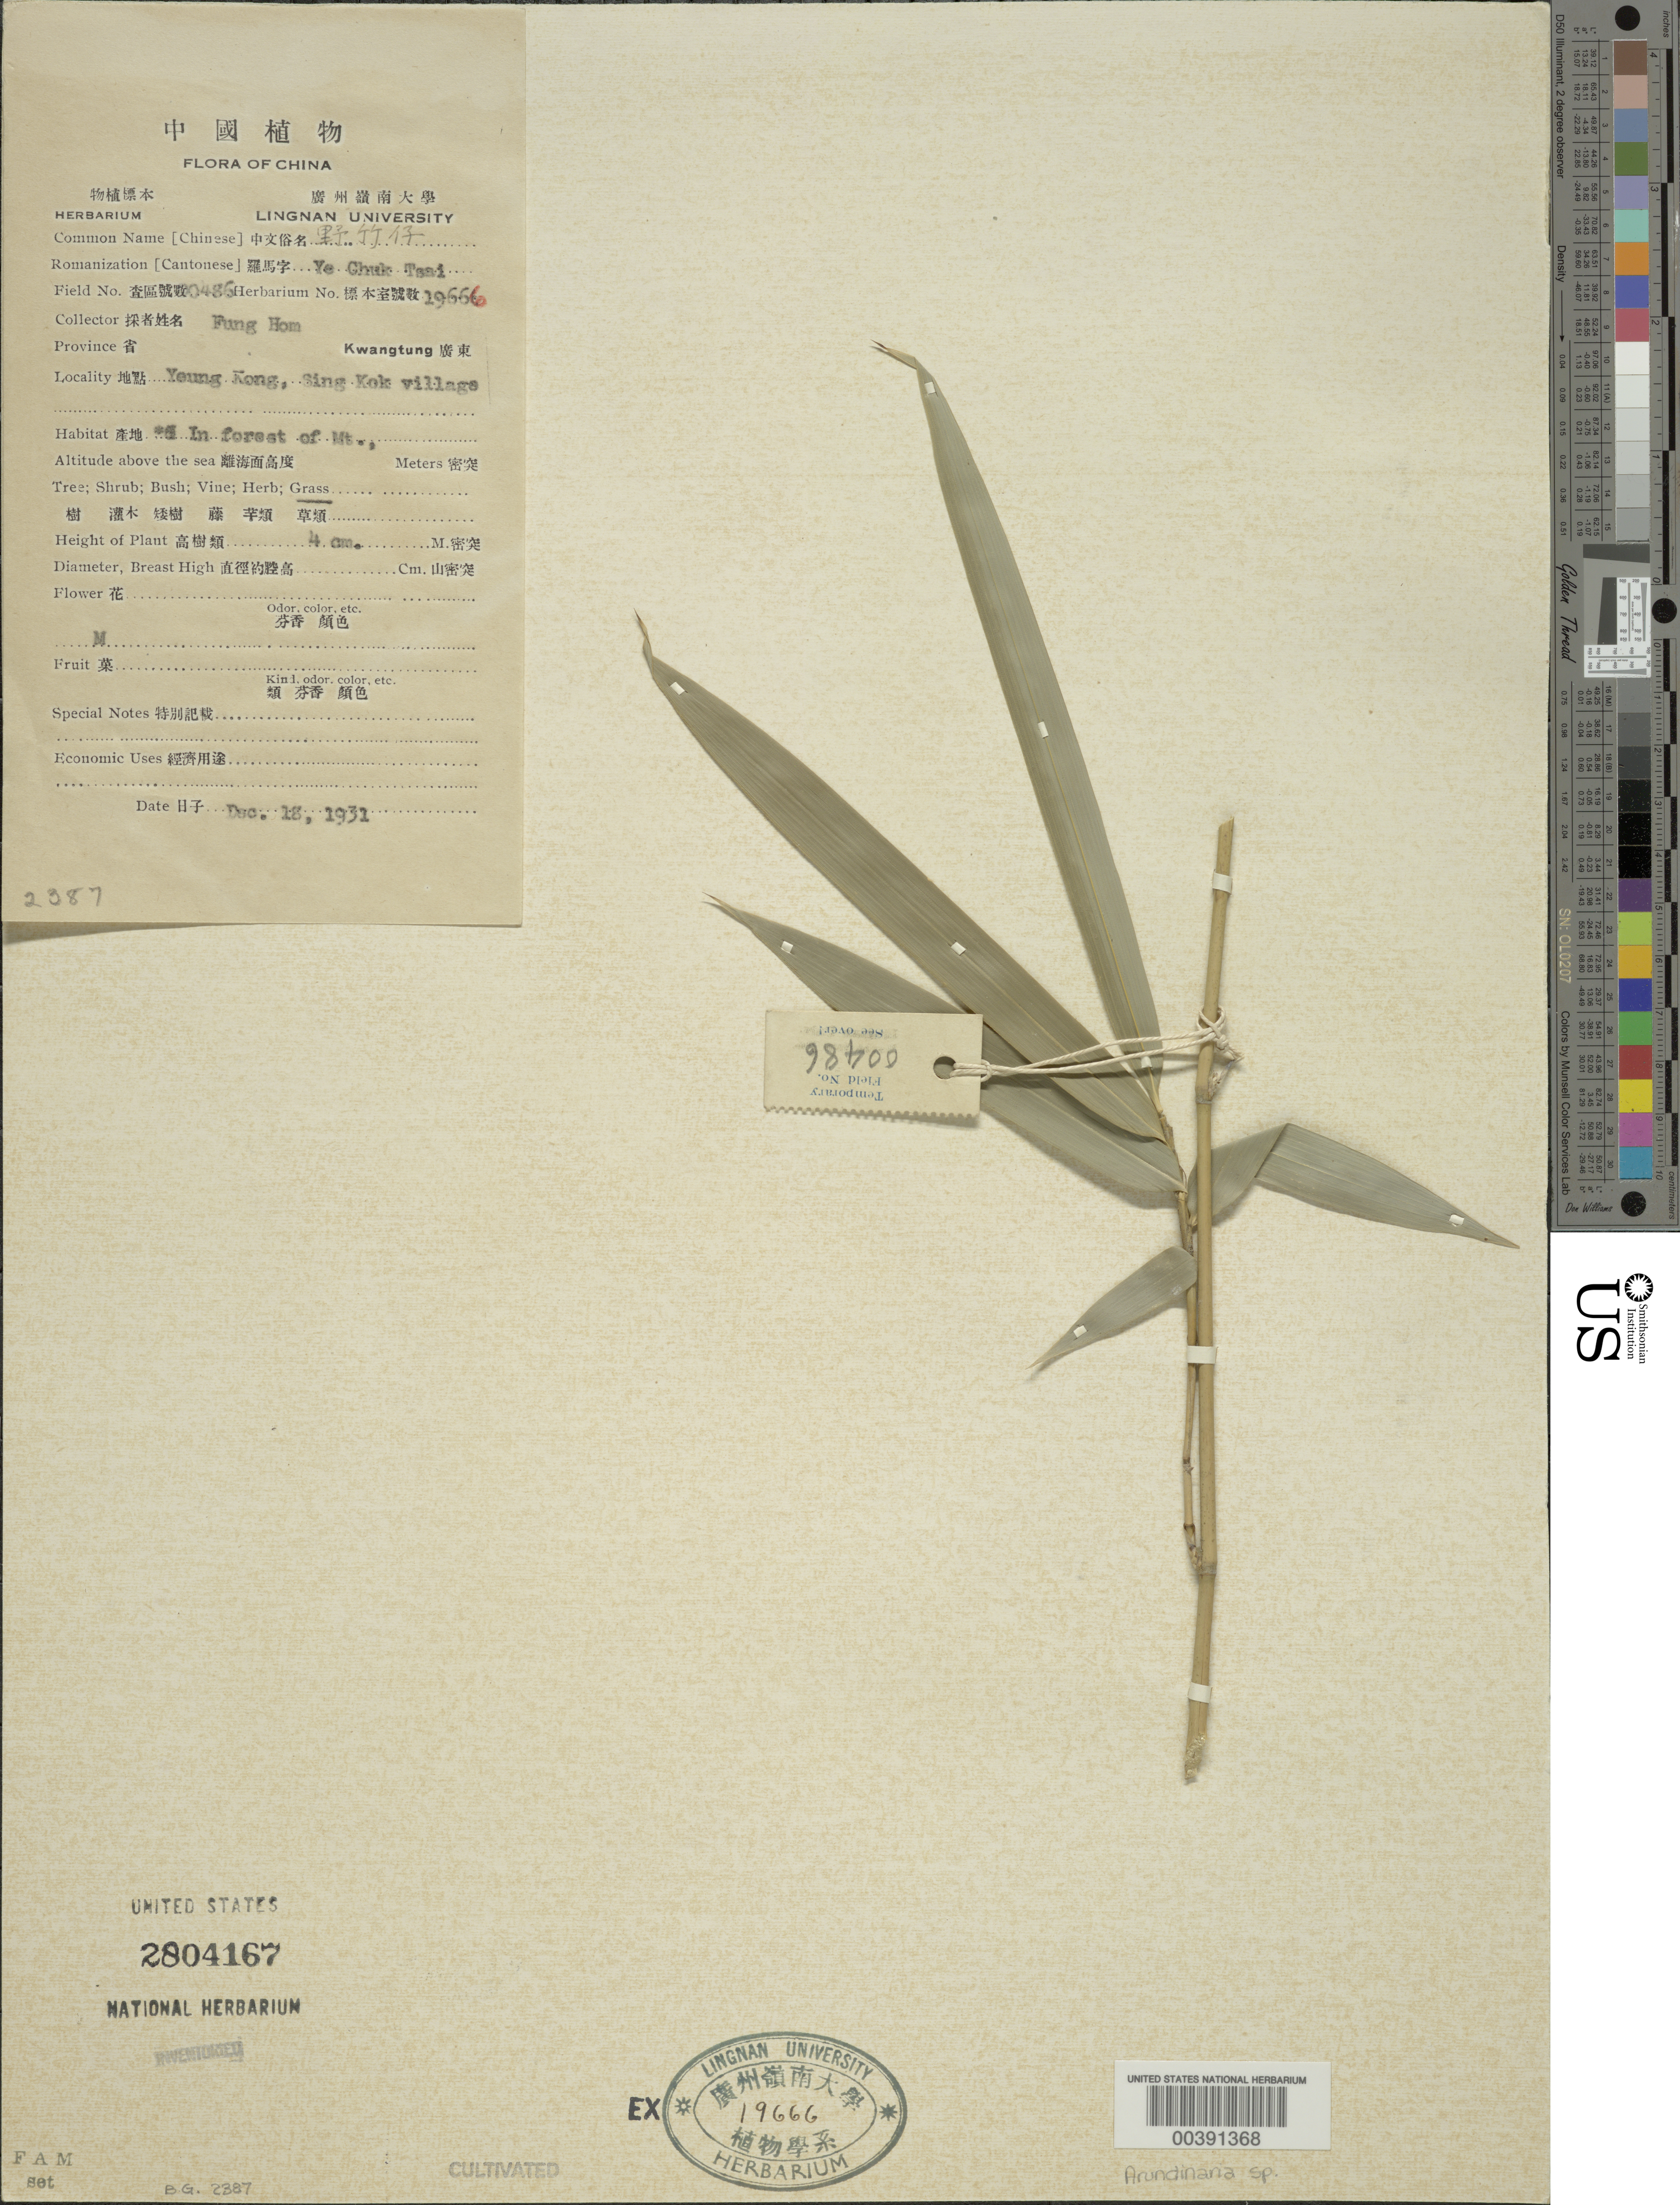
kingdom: Plantae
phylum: Tracheophyta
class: Liliopsida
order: Poales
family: Poaceae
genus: Arundinaria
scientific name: Arundinaria sp.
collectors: H. L. Fung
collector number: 486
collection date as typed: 18 Dec 1931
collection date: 1931-12-18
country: China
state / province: Guangdong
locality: Young kong, sing kok village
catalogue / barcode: US 2804167